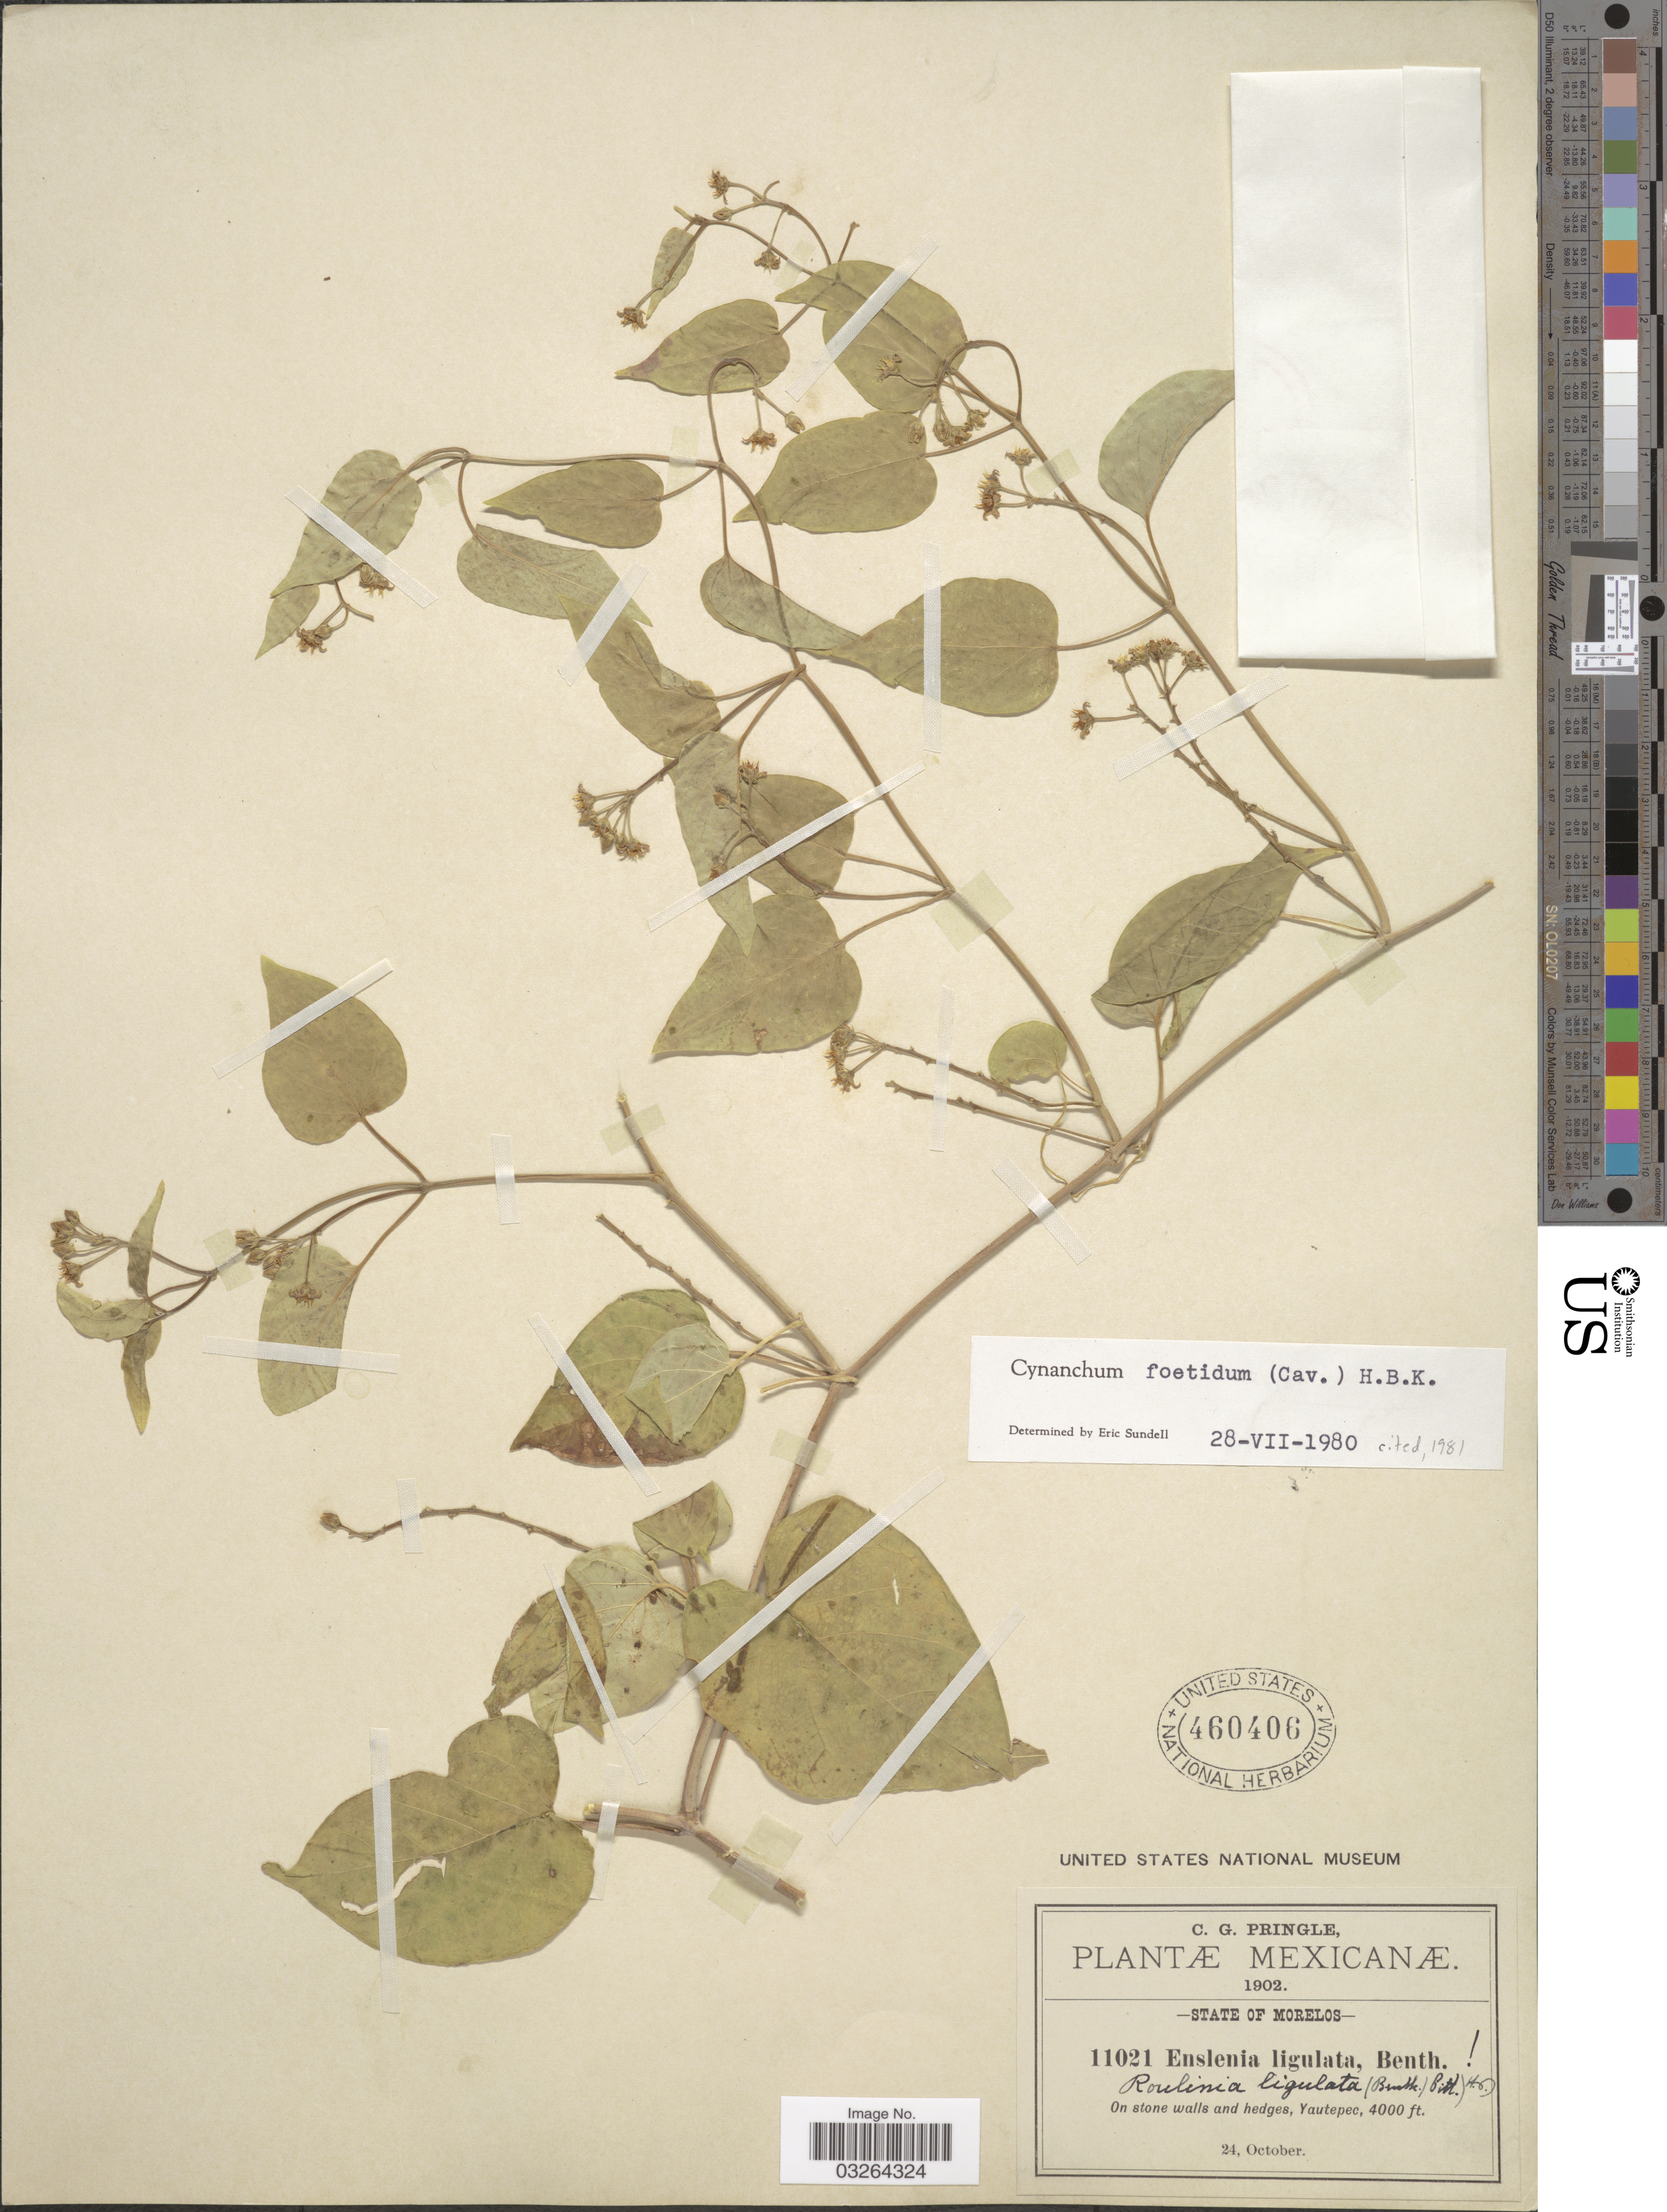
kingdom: Plantae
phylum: Tracheophyta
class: Magnoliopsida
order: Gentianales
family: Apocynaceae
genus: Cynanchum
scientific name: Cynanchum foetidum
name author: (Cav.) Kunth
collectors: C. G. Pringle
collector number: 11021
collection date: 1902-10-24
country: Mexico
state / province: Morelos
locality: On stone walls and hedges, Yautepec.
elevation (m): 1219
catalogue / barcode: US 460406